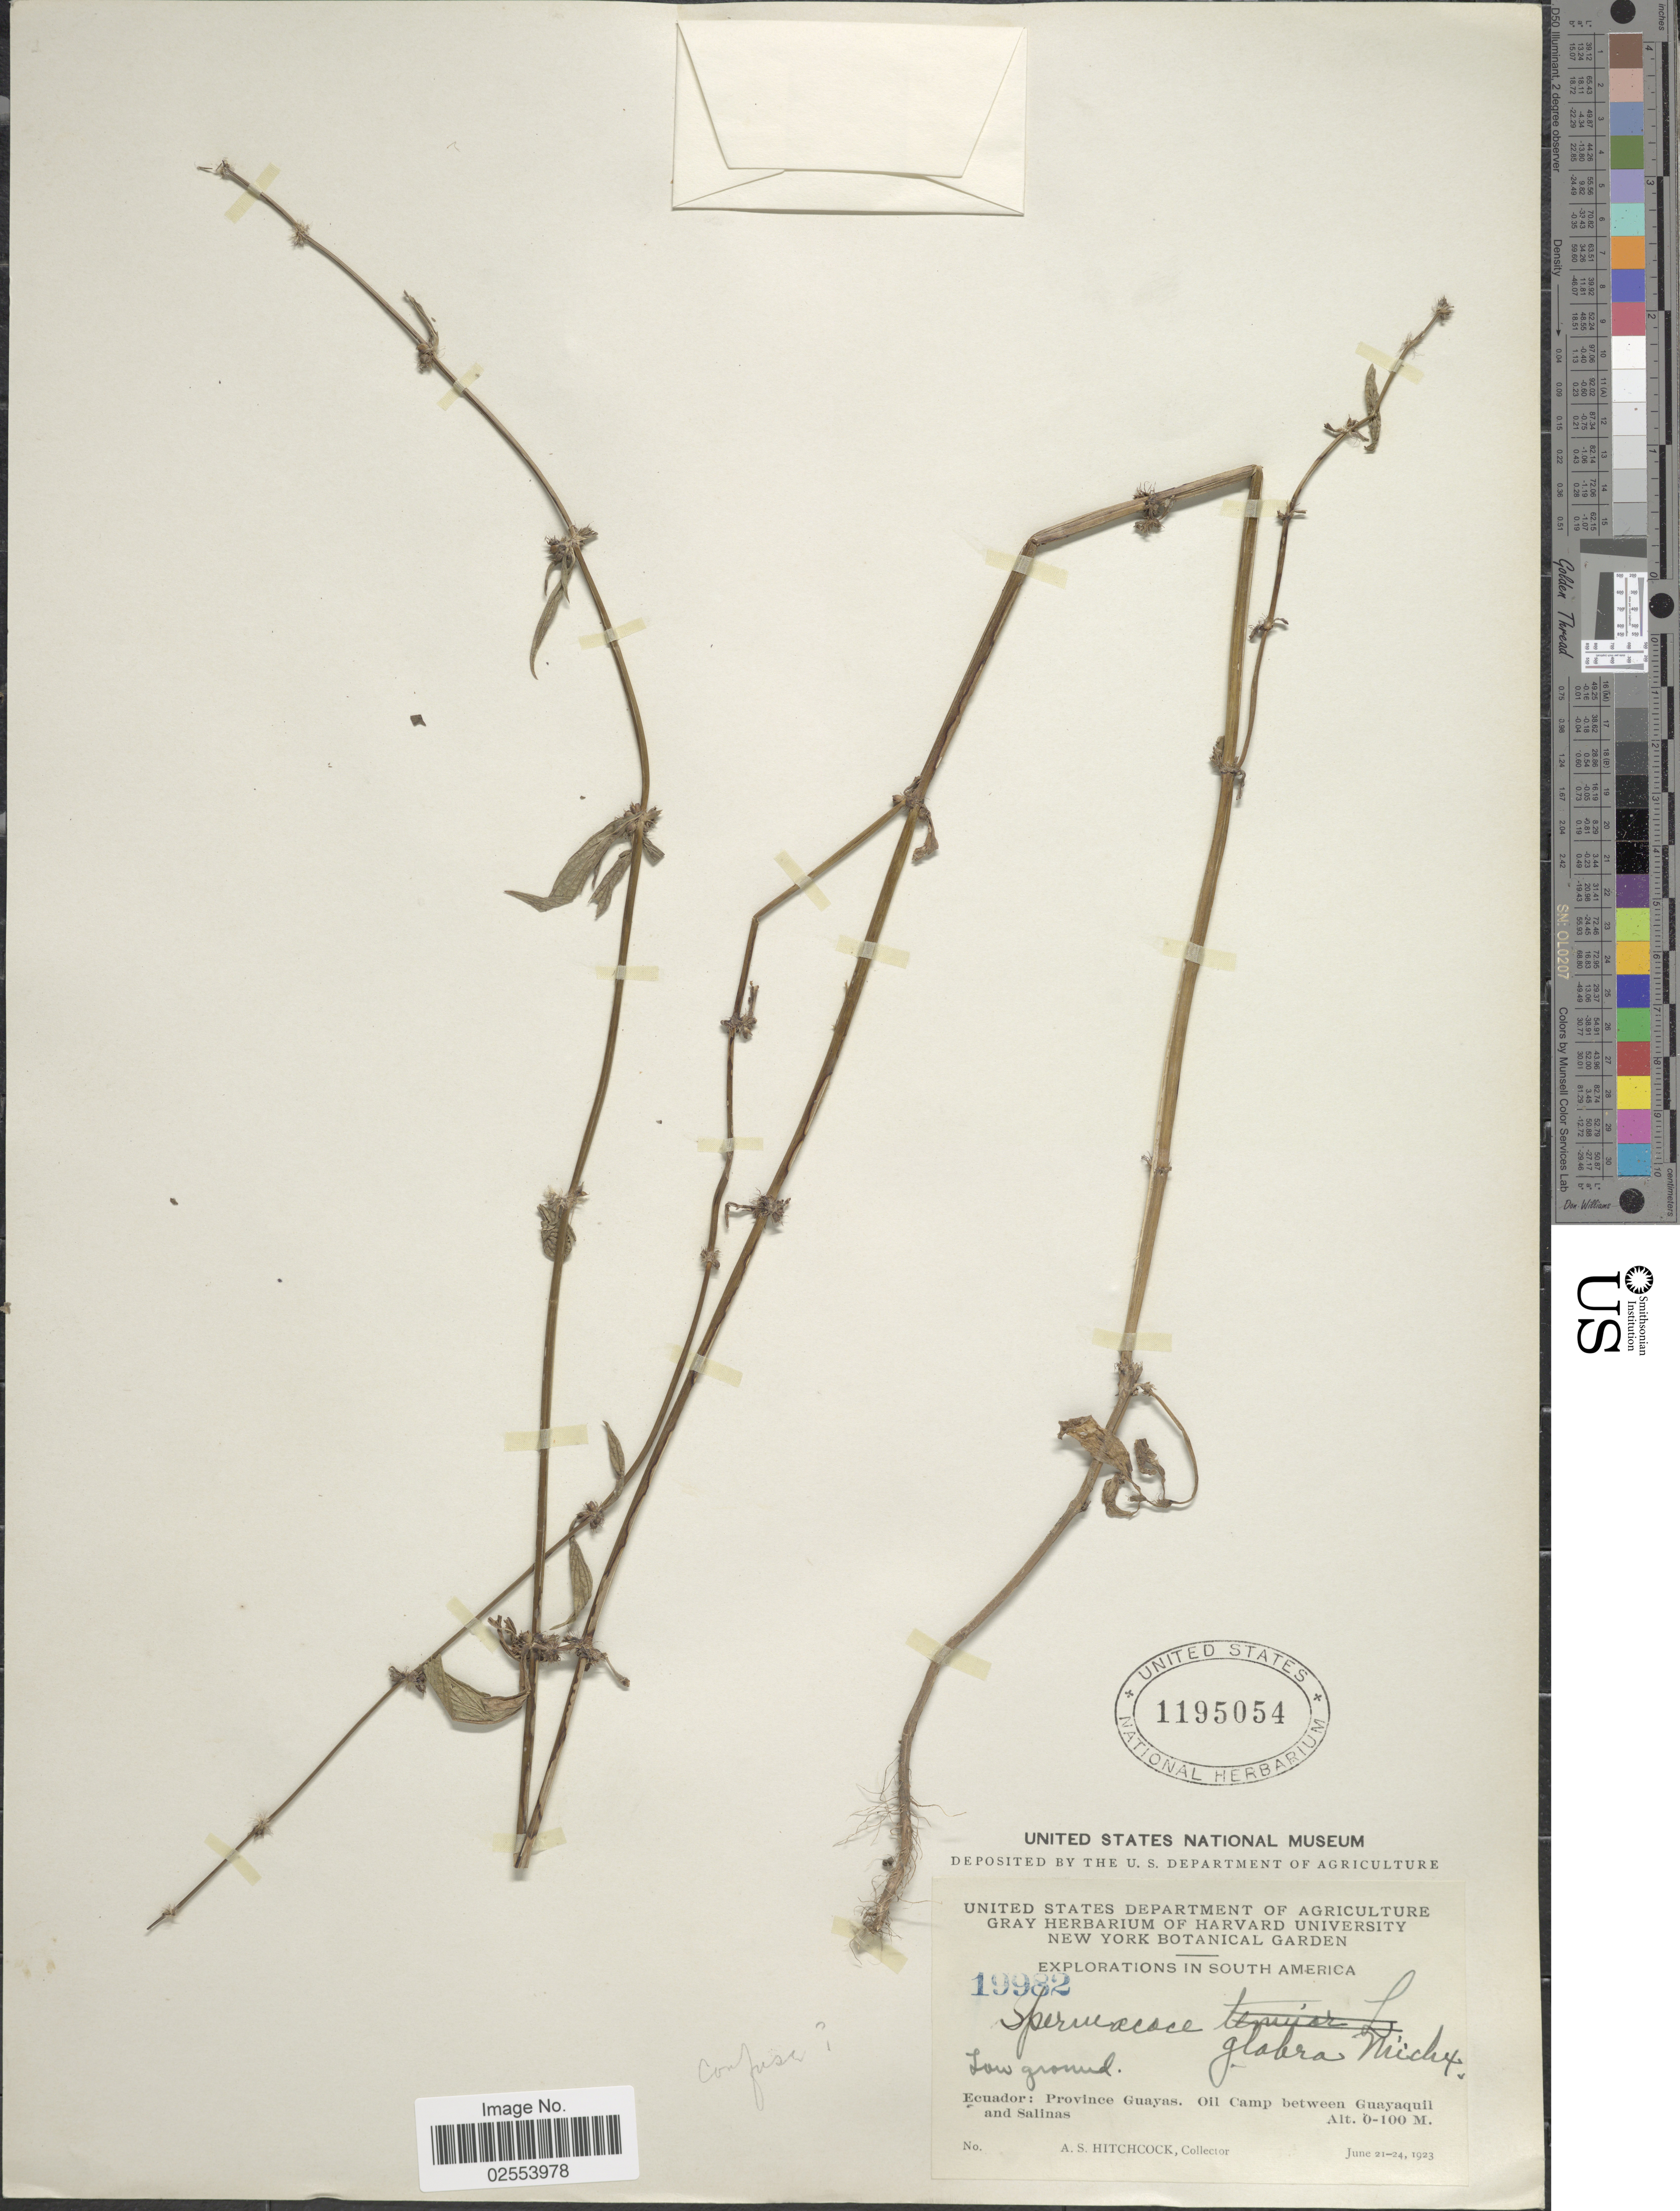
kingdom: Plantae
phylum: Tracheophyta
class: Magnoliopsida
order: Gentianales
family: Rubiaceae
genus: Borreria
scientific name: Borreria prostrata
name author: (Aubl.) Miq.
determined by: Kirkbride, J. H., Jr.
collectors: A. S. Hitchcock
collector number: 19982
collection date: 1923-06-21/1923-06-24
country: Ecuador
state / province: Guayas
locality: Oil Camp between Guayaquil and Salinas.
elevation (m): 0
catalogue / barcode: US 1195054